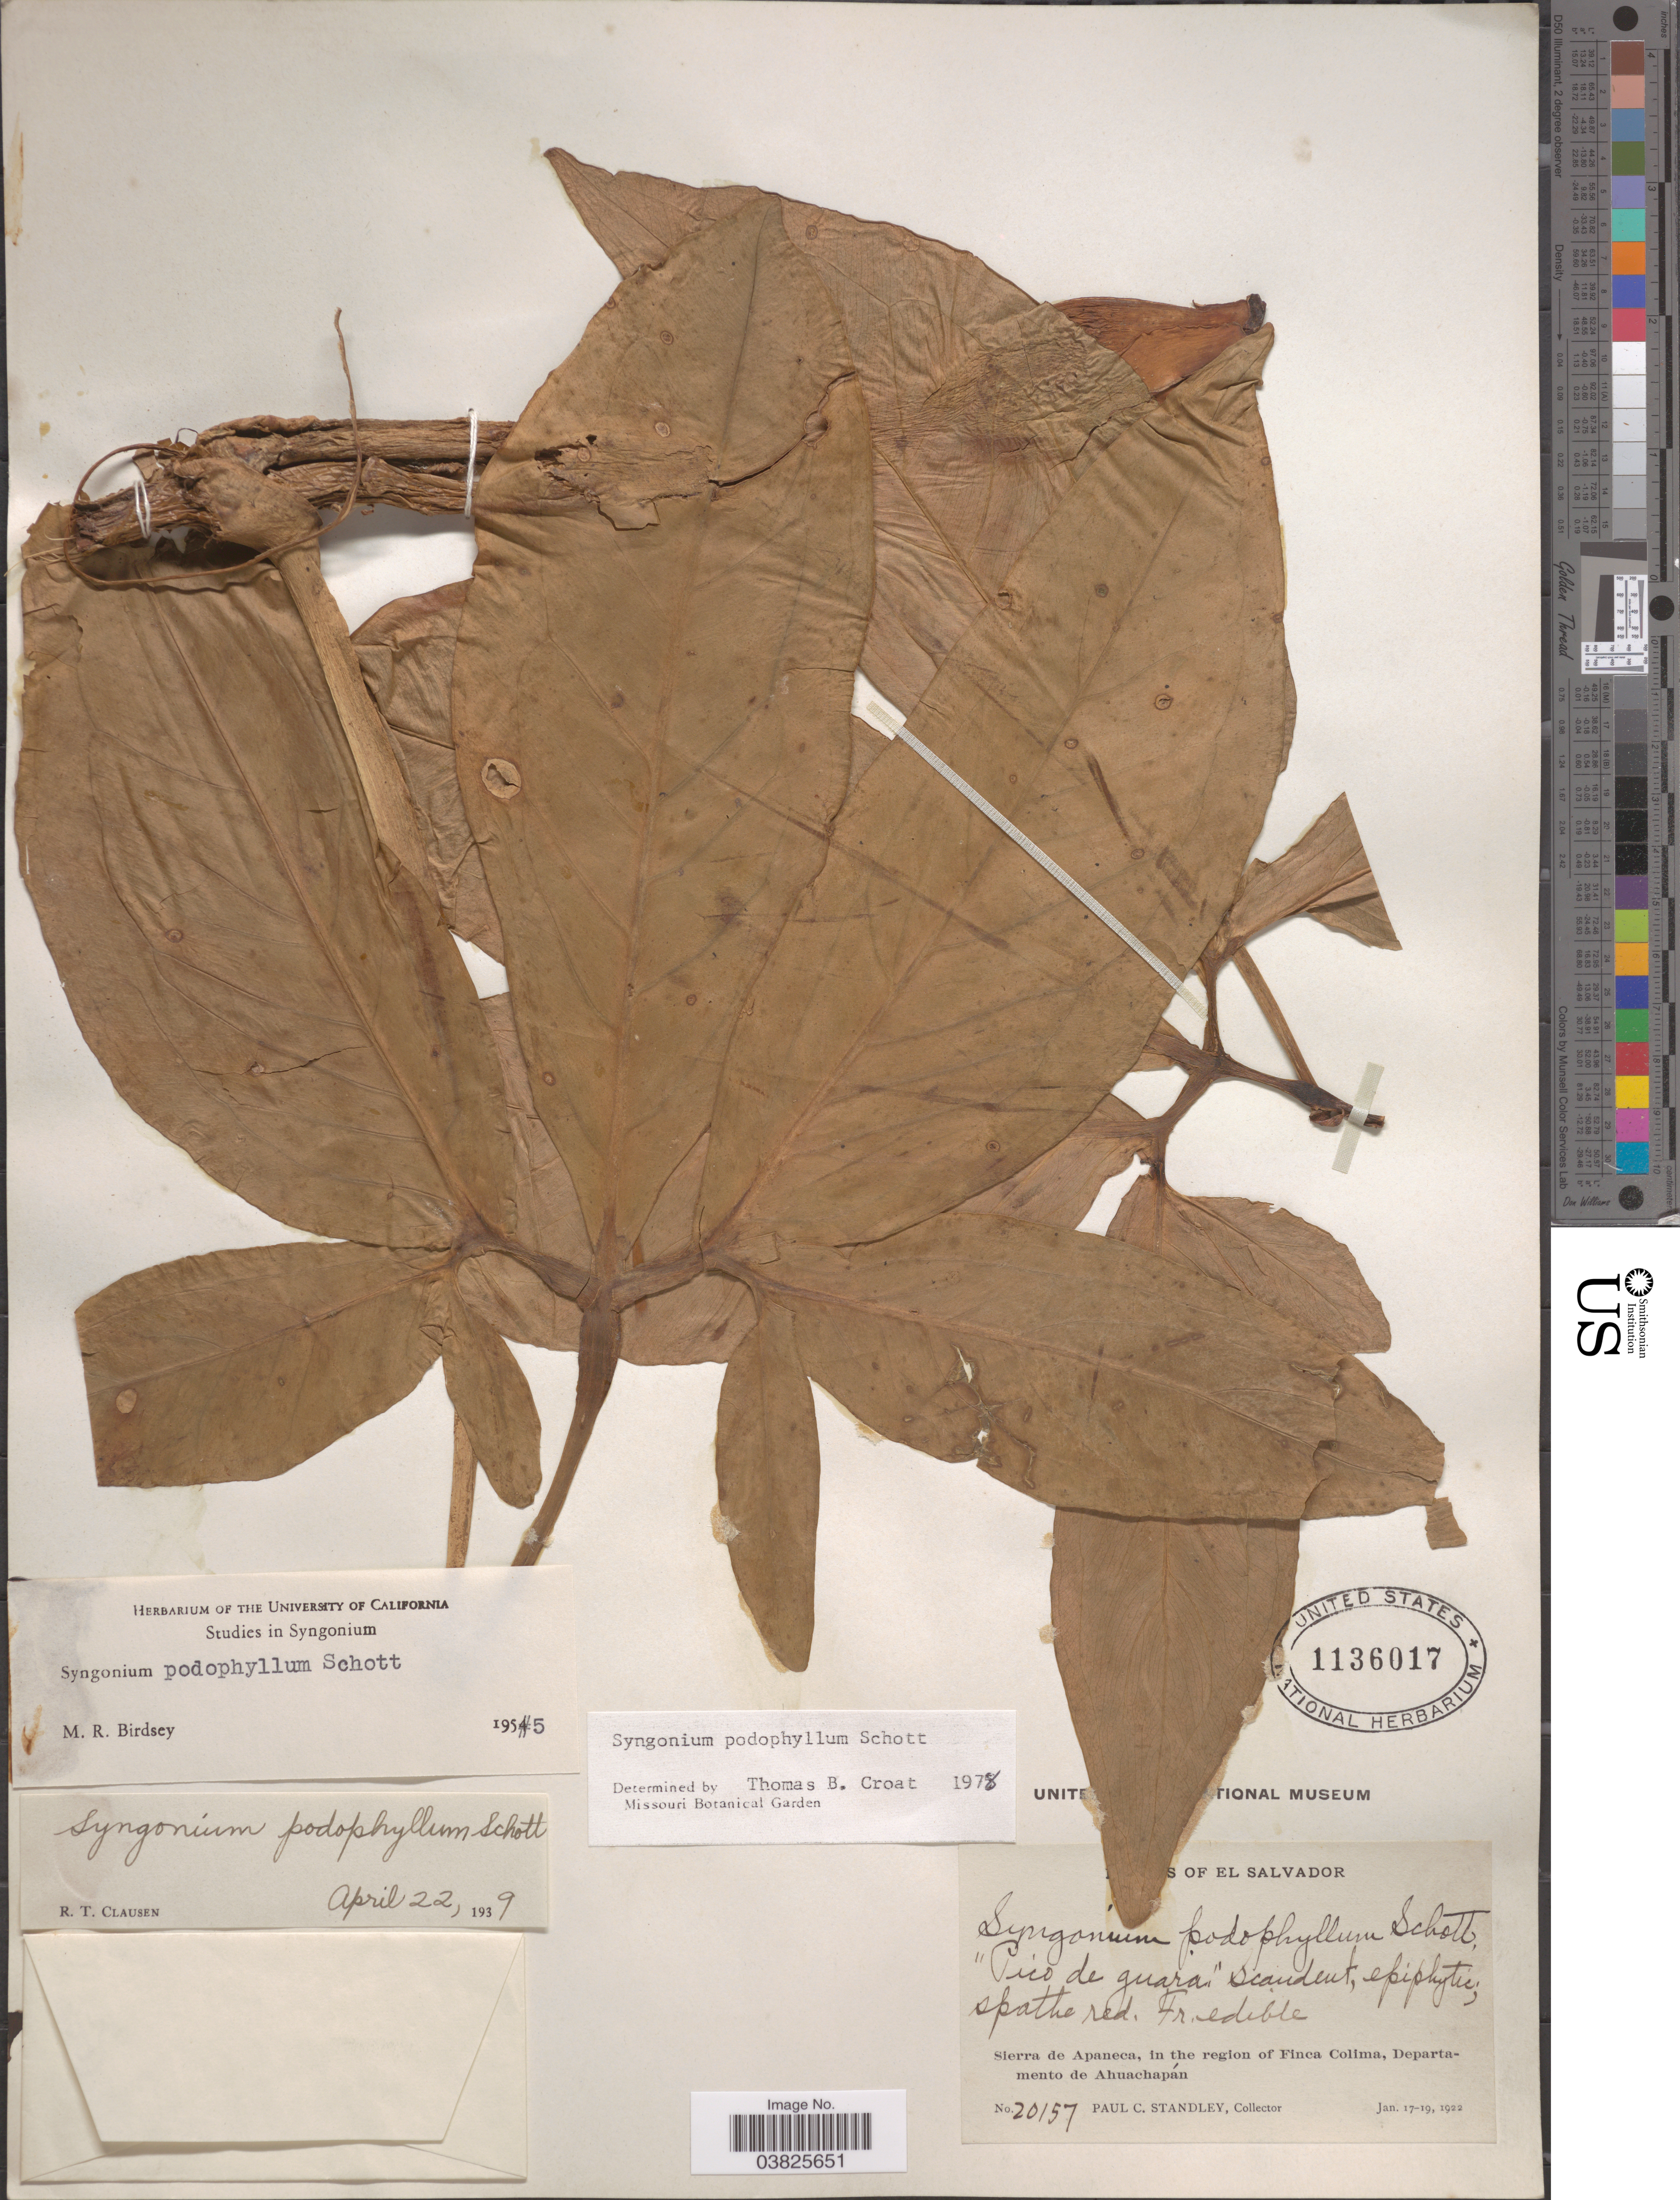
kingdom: Plantae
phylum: Tracheophyta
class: Liliopsida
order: Alismatales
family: Araceae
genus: Syngonium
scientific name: Syngonium podophyllum 'Lemon-Lime'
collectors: P. C. Standley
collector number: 20157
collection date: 1922-01-17/1922-01-19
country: El Salvador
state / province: Ahuachapan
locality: Sierra de Apaneca, in the region of Finca Colima, Department of Ahuachapán.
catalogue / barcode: US 1136017